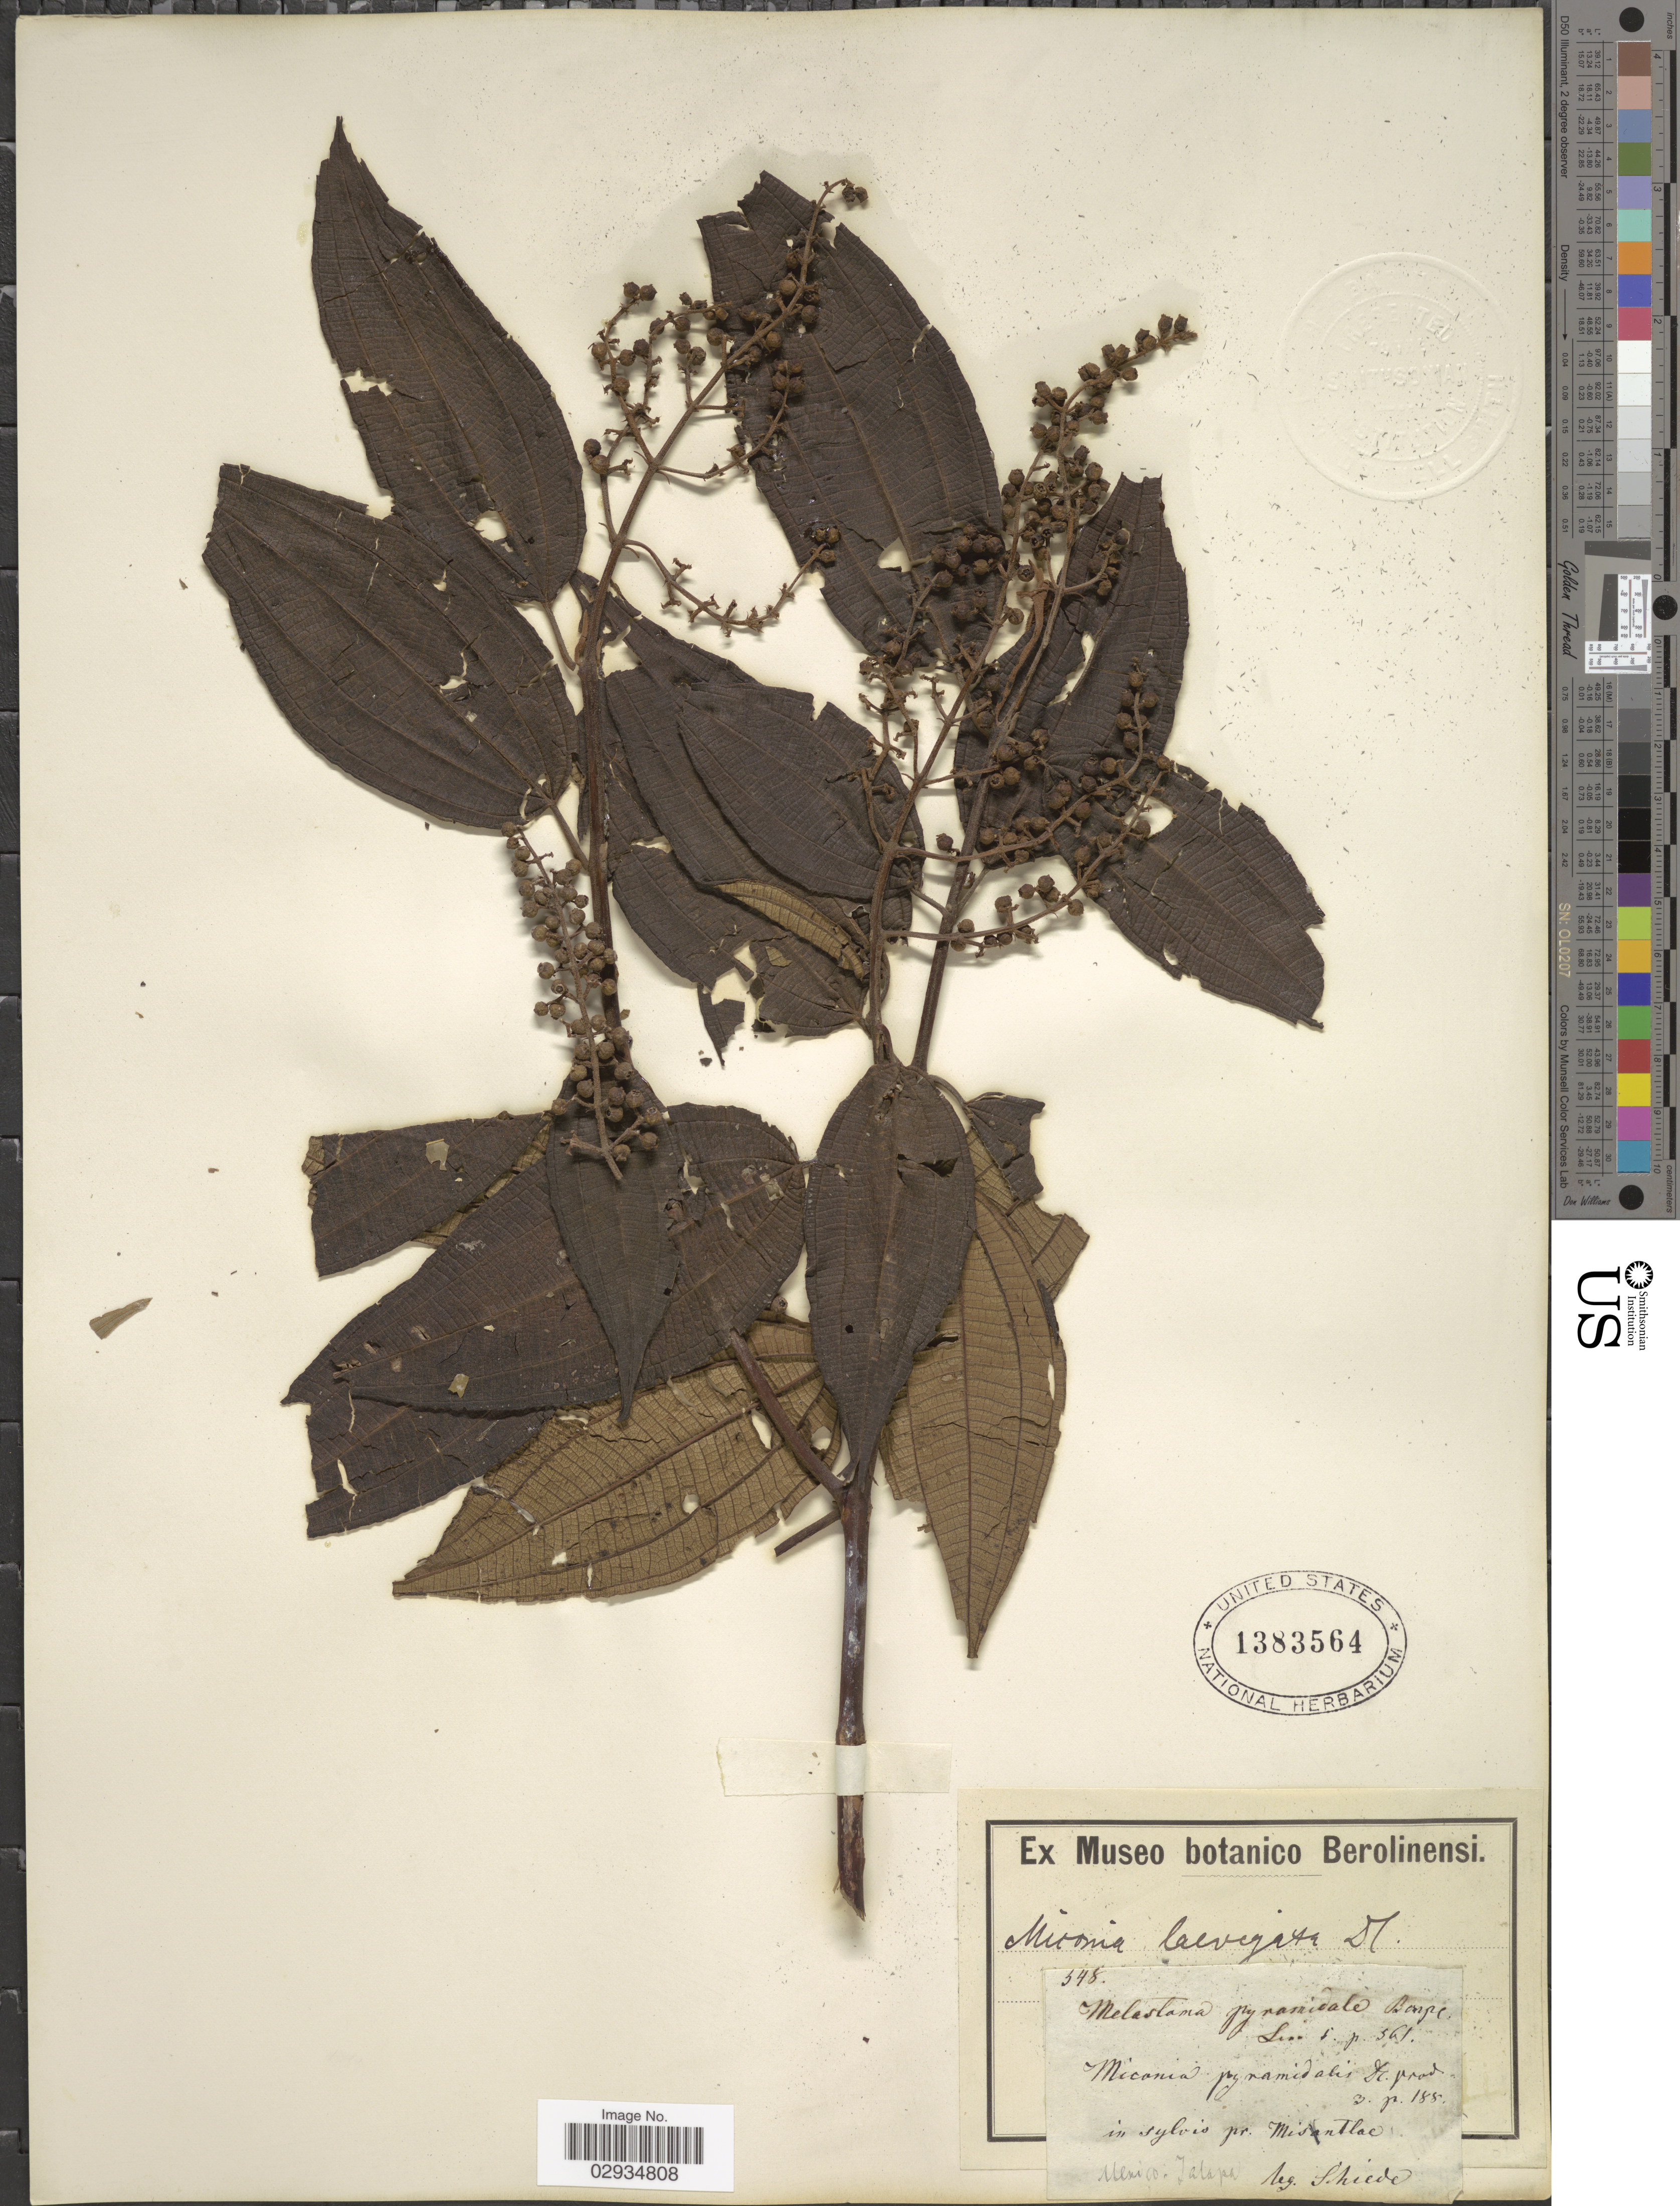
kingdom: Plantae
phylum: Tracheophyta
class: Magnoliopsida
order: Myrtales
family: Melastomataceae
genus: Miconia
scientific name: Miconia laevigata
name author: (L.) D. Don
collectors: Schiede, --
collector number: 348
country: Mexico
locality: In sylvis pr. Misantlae. Talapa.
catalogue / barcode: US 1383564